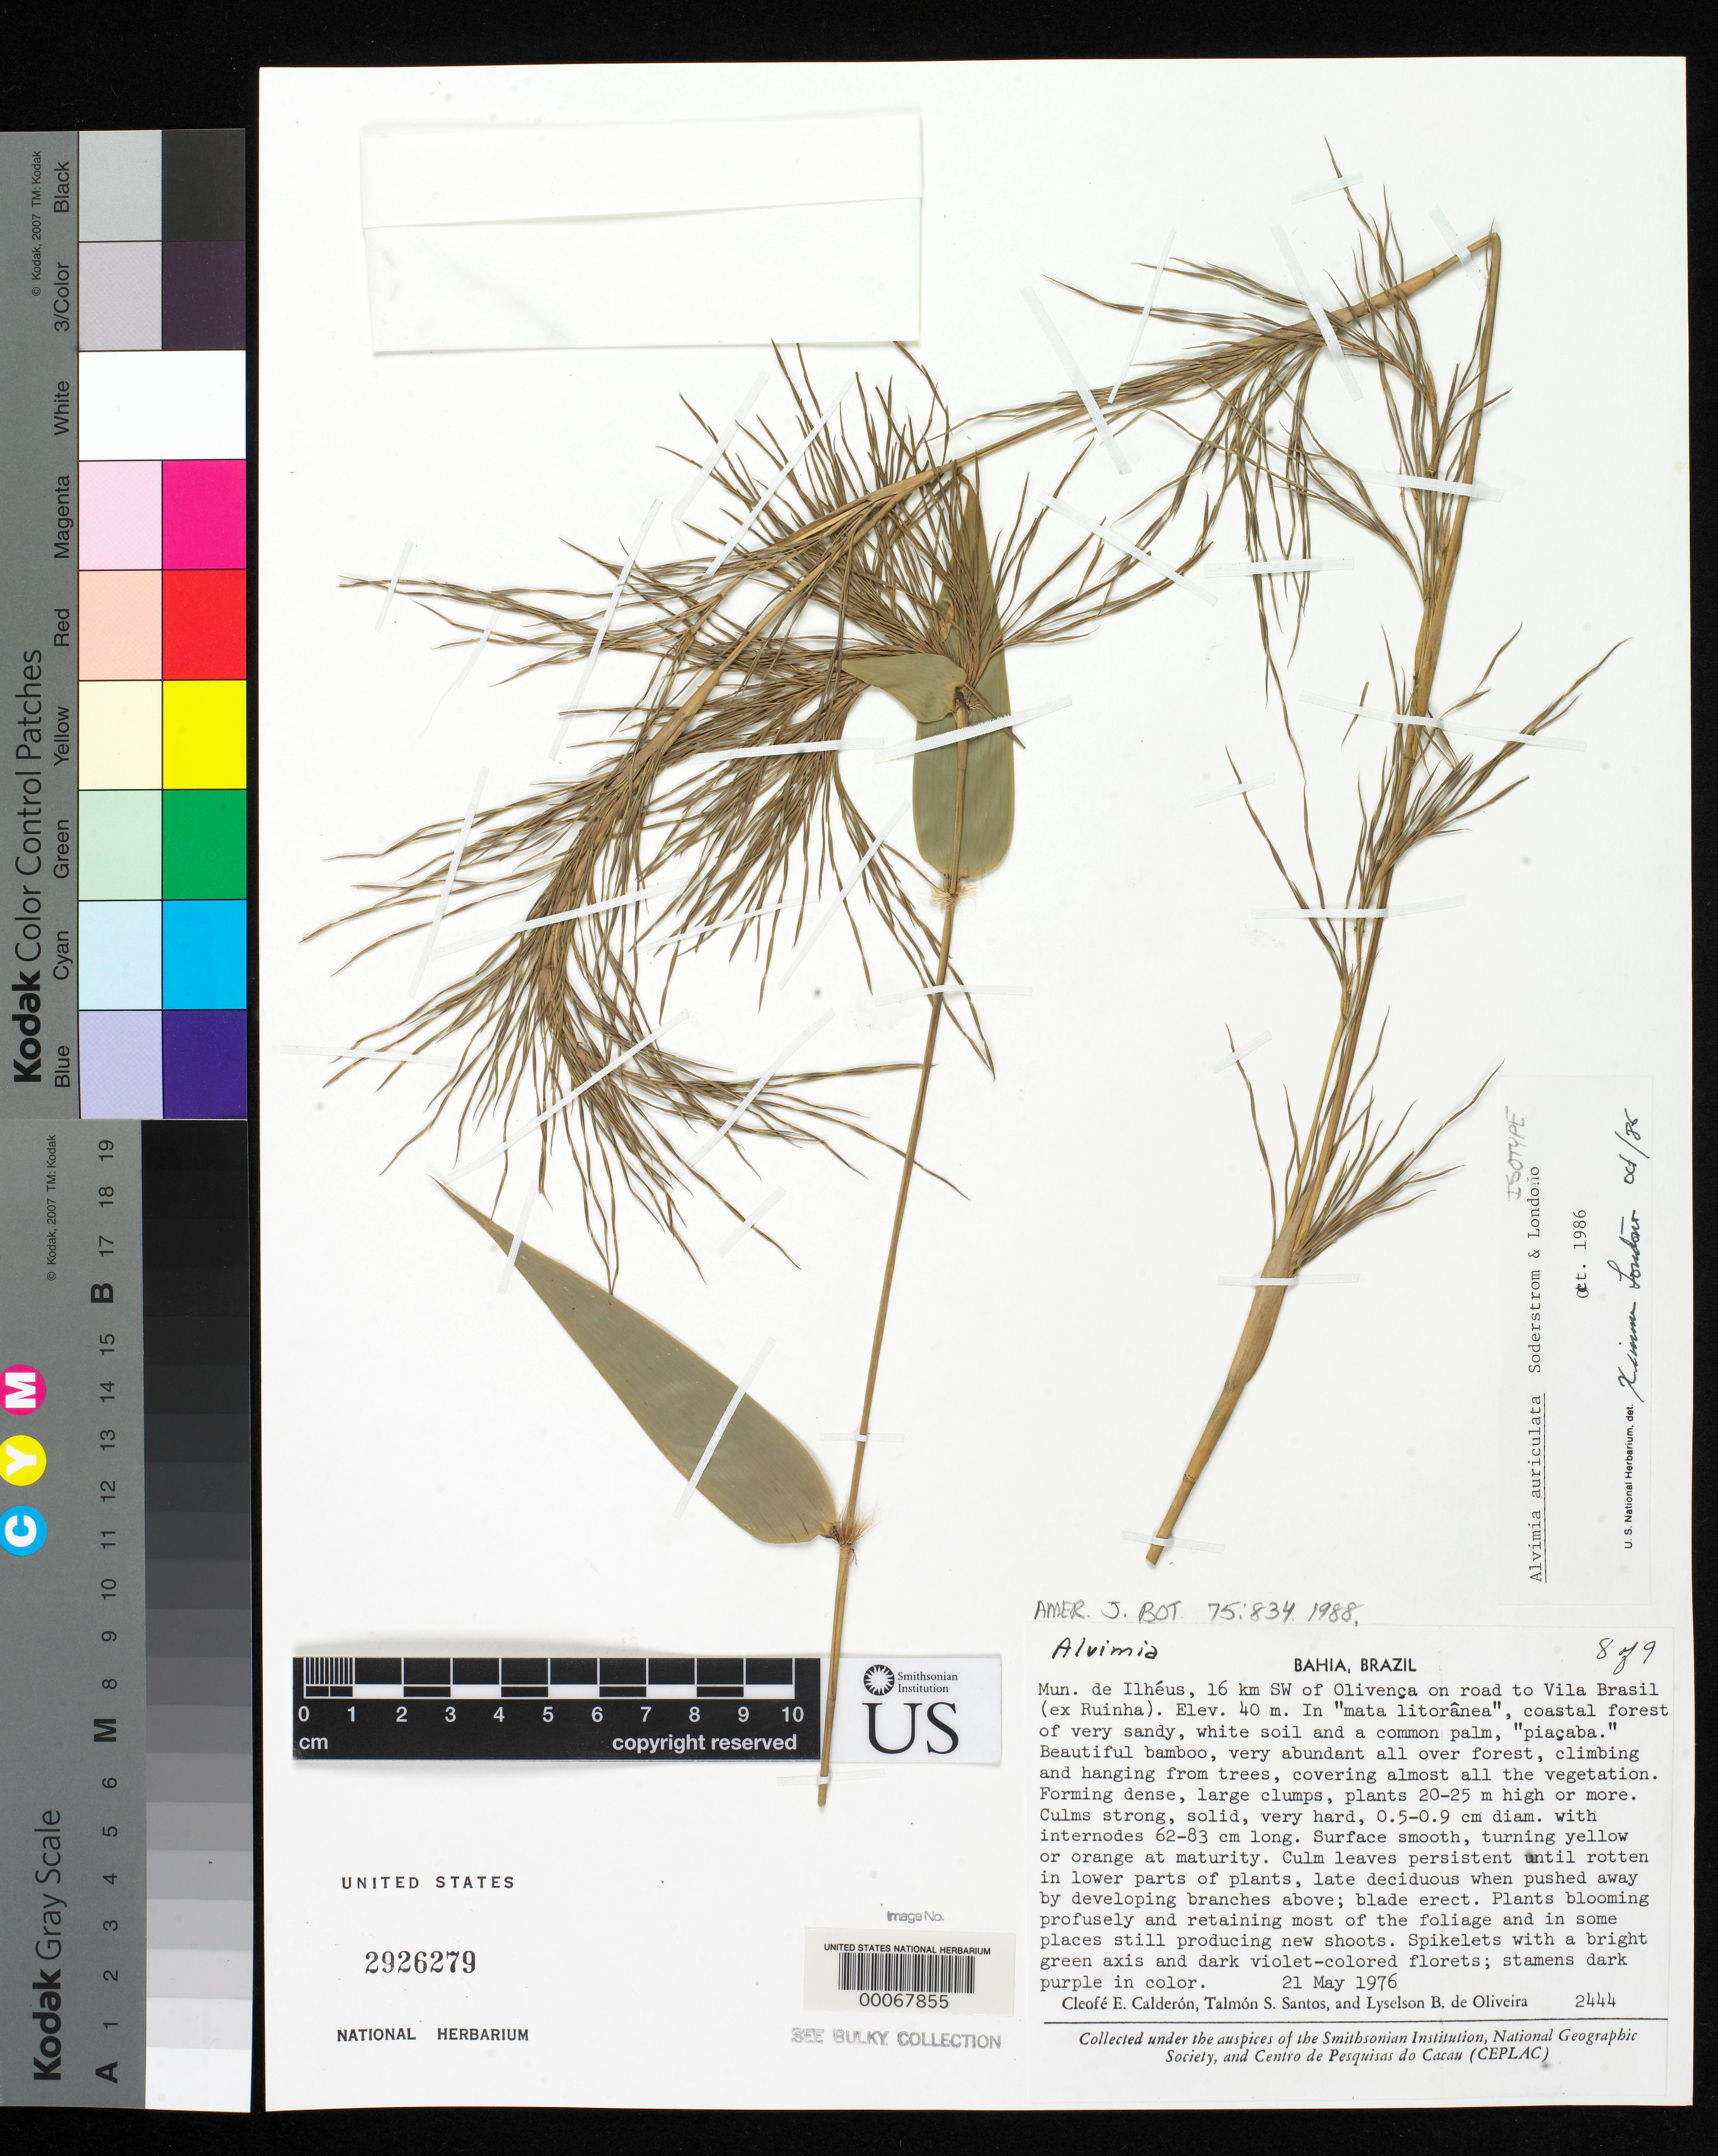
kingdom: Plantae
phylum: Tracheophyta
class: Liliopsida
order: Poales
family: Poaceae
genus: Alvimia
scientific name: Alvimia auriculata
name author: Soderstr. & Londoño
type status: Isotype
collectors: C. E. Calderón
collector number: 2444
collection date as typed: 21 May 1976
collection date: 1976-05-21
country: Brazil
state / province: Bahia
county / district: Ilhéus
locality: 16 km SW of Olivenca on road to Vila Brasil.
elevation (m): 40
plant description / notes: See bulky Bamboo specimens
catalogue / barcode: US 2926279